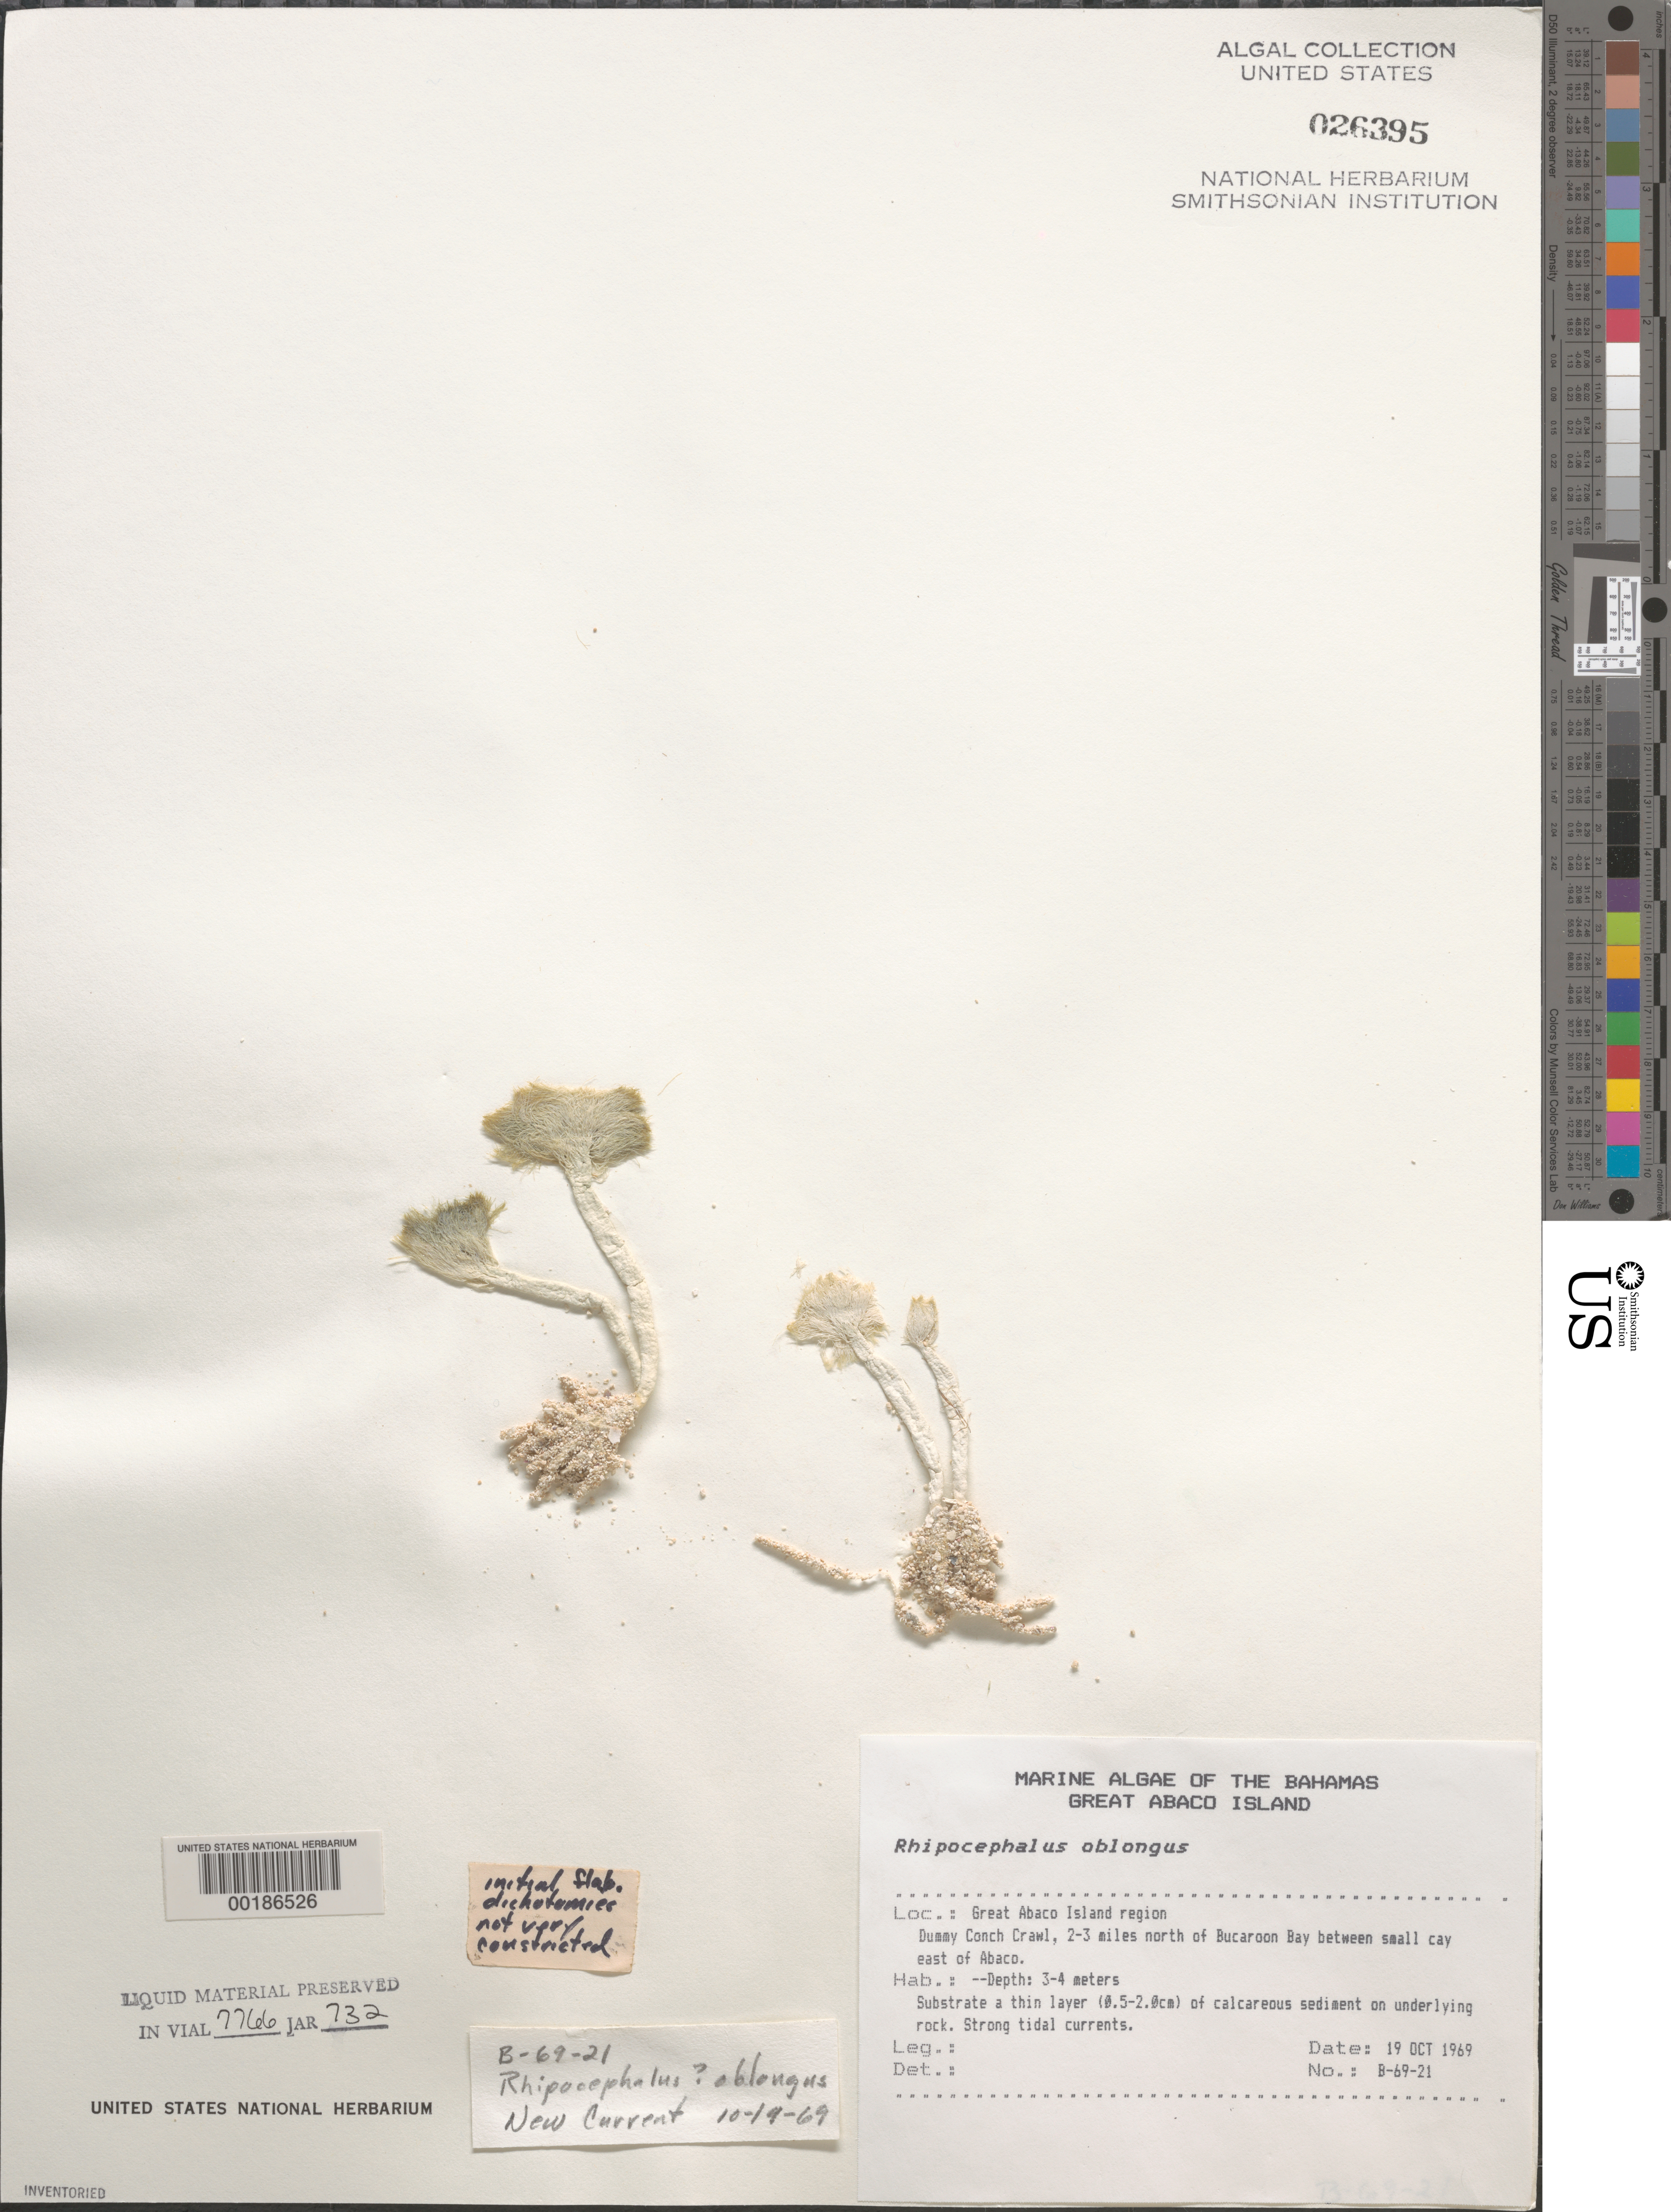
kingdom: Plantae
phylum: Chlorophyta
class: Ulvophyceae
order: Bryopsidales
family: Udoteaceae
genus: Rhipocephalus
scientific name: Rhipocephalus oblongus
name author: (Decne.) Kütz.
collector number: B-69-21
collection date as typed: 19 Oct 1969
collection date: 1969-10-19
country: Bahamas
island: Great Abaco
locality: Dummy Couch Crawl, north of Buckaroon Bay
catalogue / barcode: US 26395